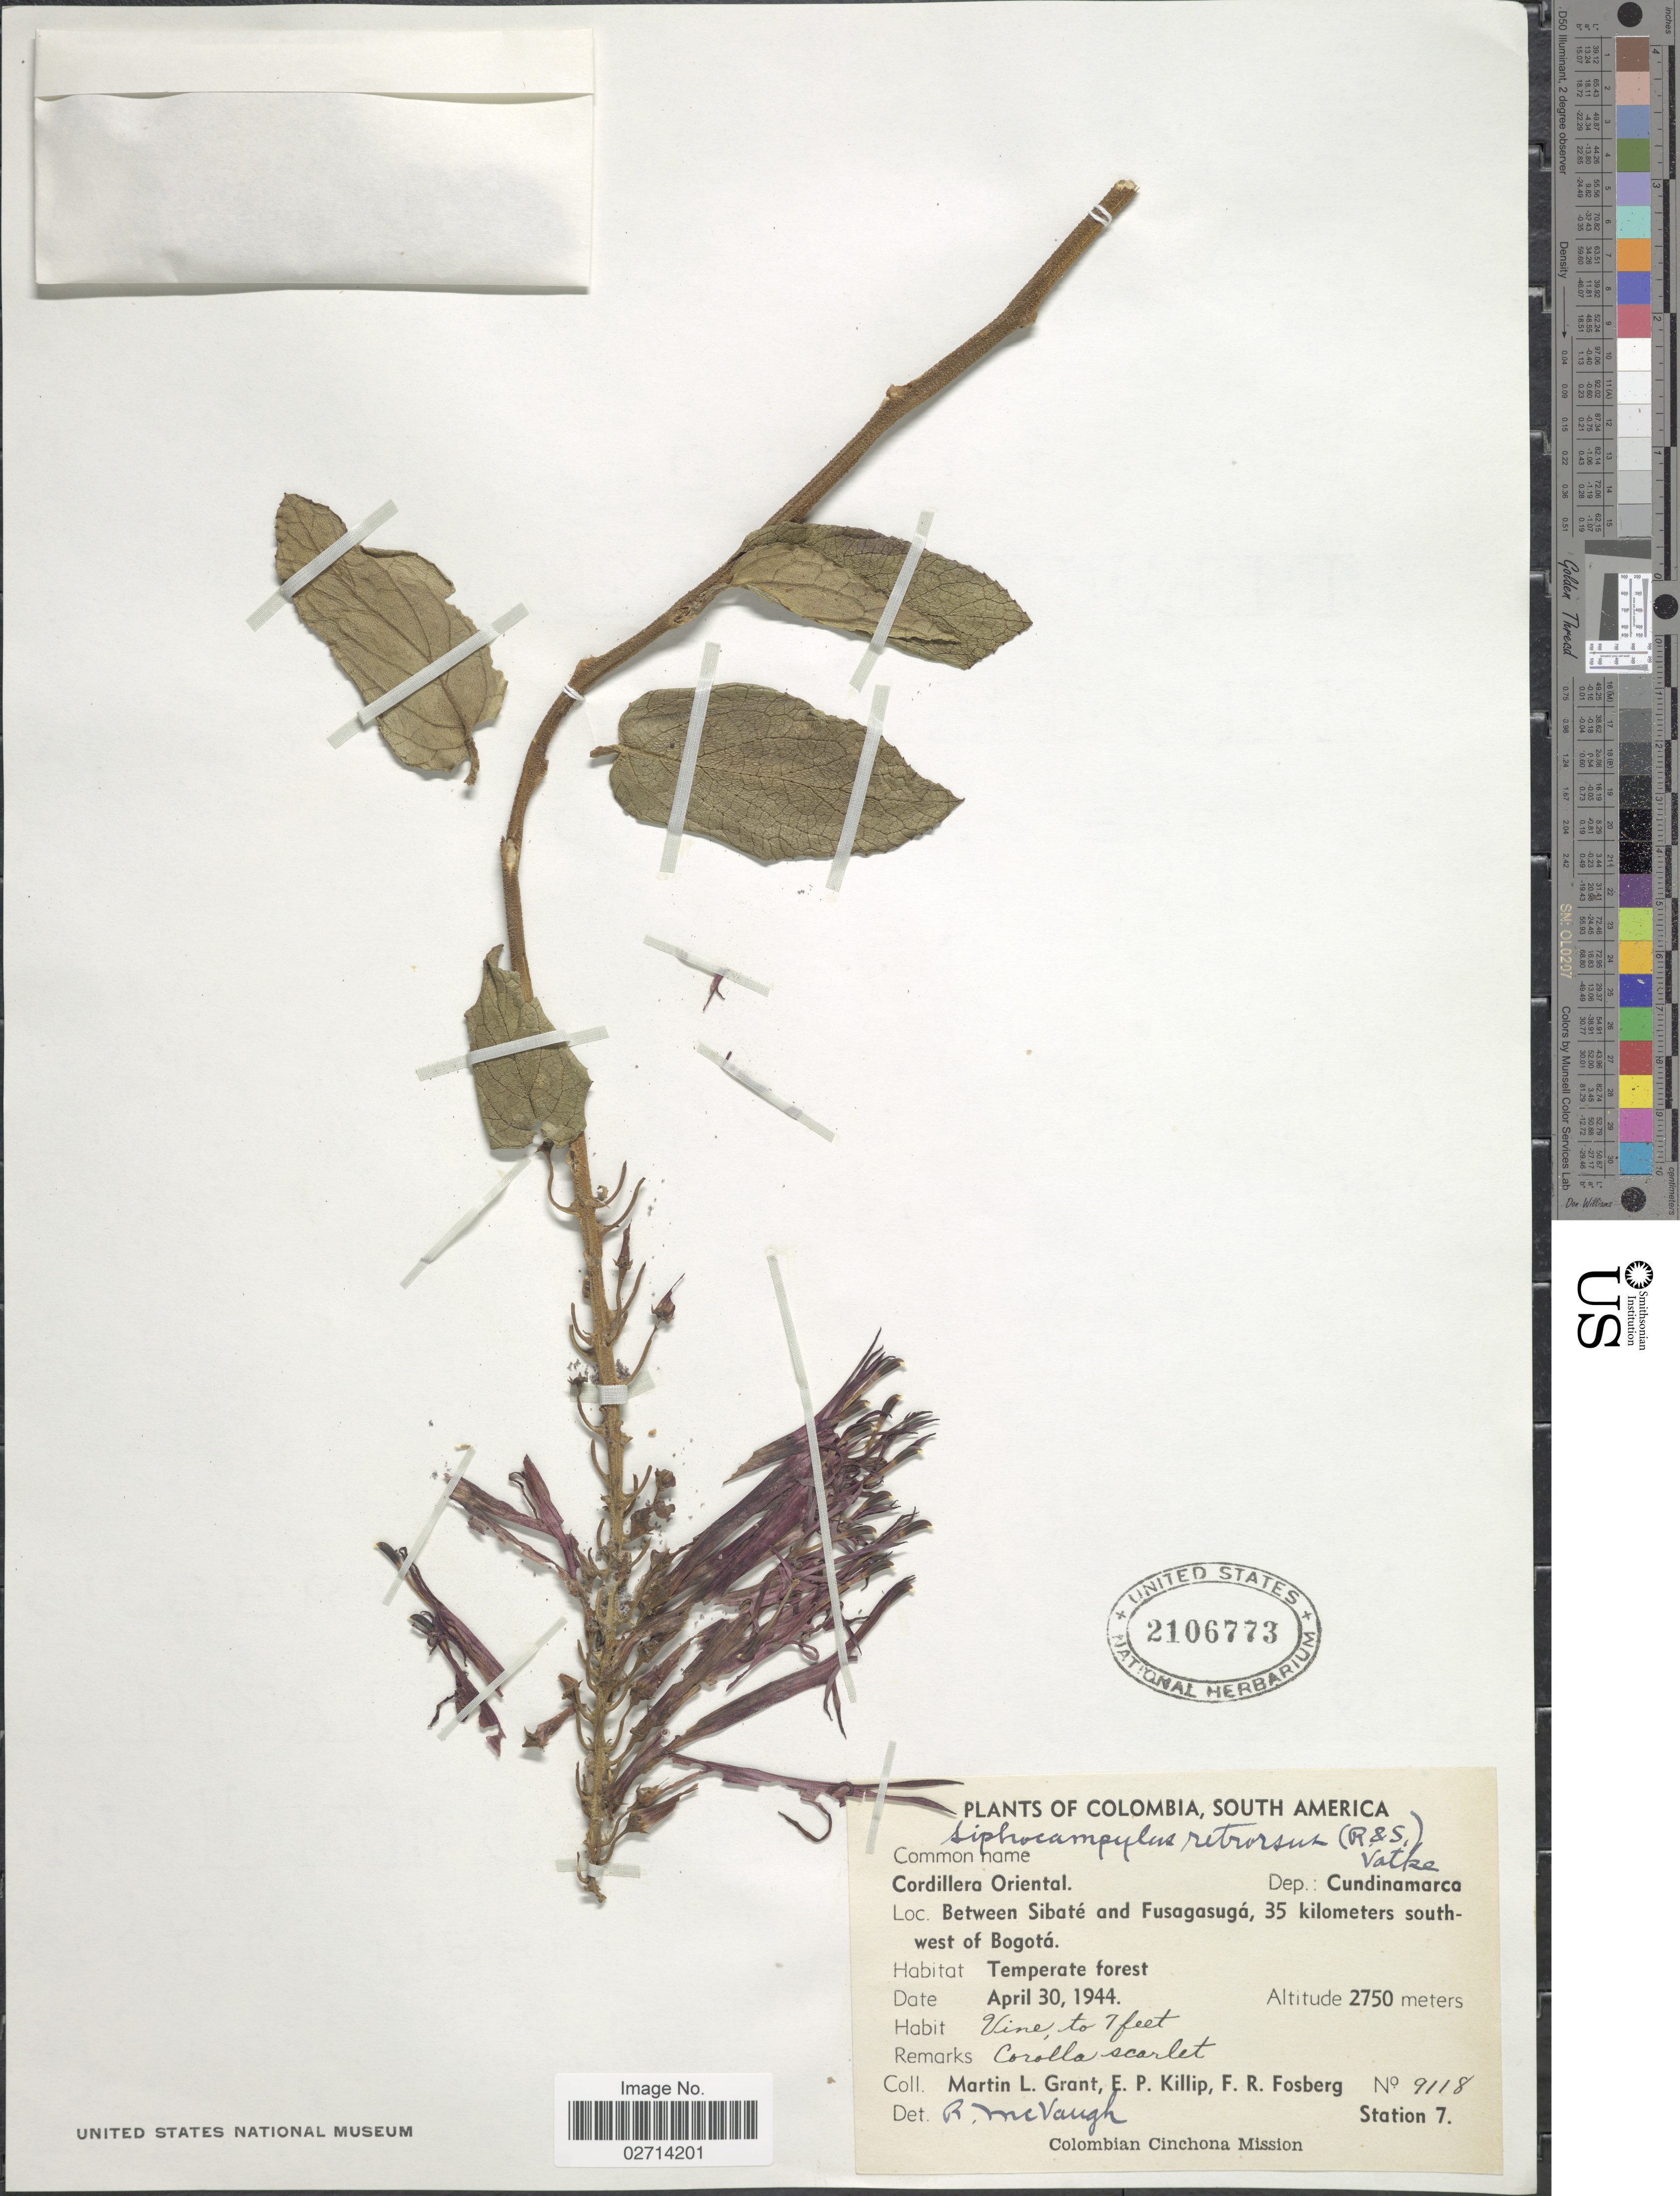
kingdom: Plantae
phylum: Tracheophyta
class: Magnoliopsida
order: Asterales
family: Campanulaceae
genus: Siphocampylus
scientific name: Siphocampylus retrorsus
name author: (Willd. ex Schult.) Vatke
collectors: M. L. Grant, E. P. Killip & F. R. Fosberg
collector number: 9118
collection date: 1944-04-30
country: Colombia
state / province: Cundinamarca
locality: Cordillera Oriental, Between Sibate and Fusagasuga, 35 kilometers southwest of Bogota, Temperate forest.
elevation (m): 2750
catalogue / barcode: US 2106773